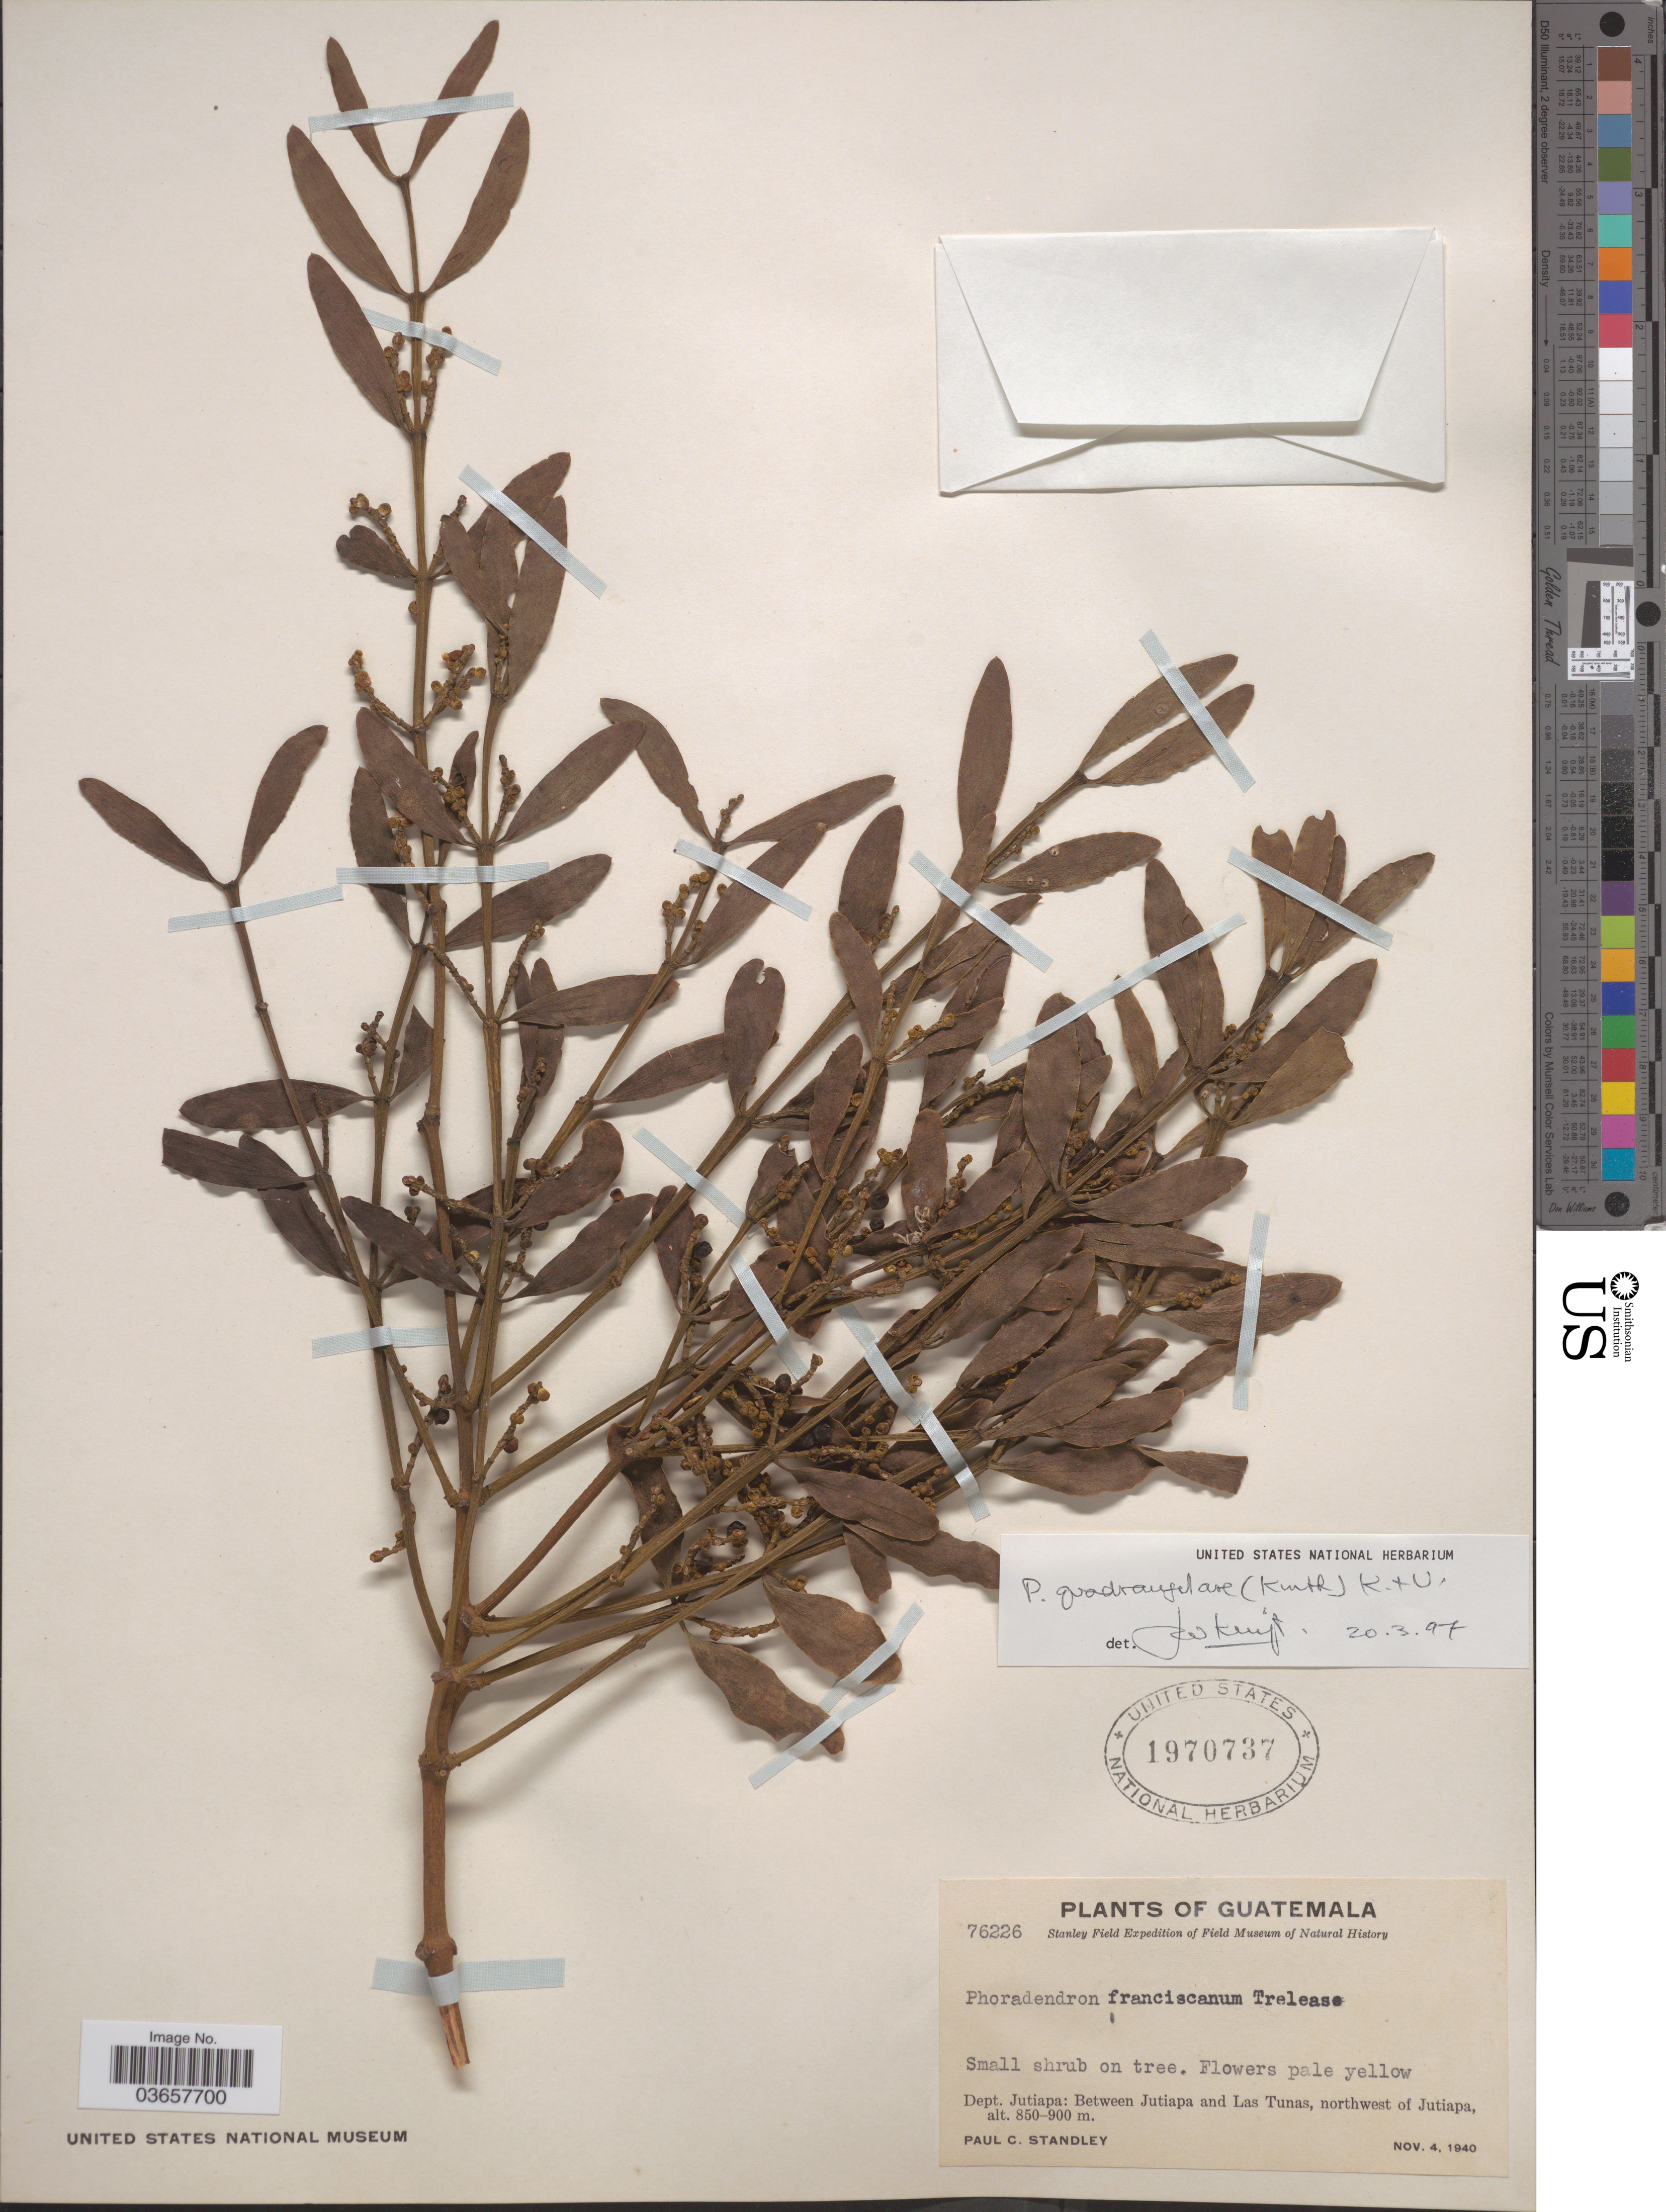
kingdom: Plantae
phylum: Tracheophyta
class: Magnoliopsida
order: Santalales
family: Viscaceae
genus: Phoradendron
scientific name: Phoradendron quadrangulare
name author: (Kunth) Griseb.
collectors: P. C. Standley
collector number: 76226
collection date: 1940-11-04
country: Guatemala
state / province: Jutiapa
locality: Dept. Jutiapa: Between Jutiapa and Las Tunas, northwest of Jutiapa.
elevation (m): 850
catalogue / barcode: US 1970737